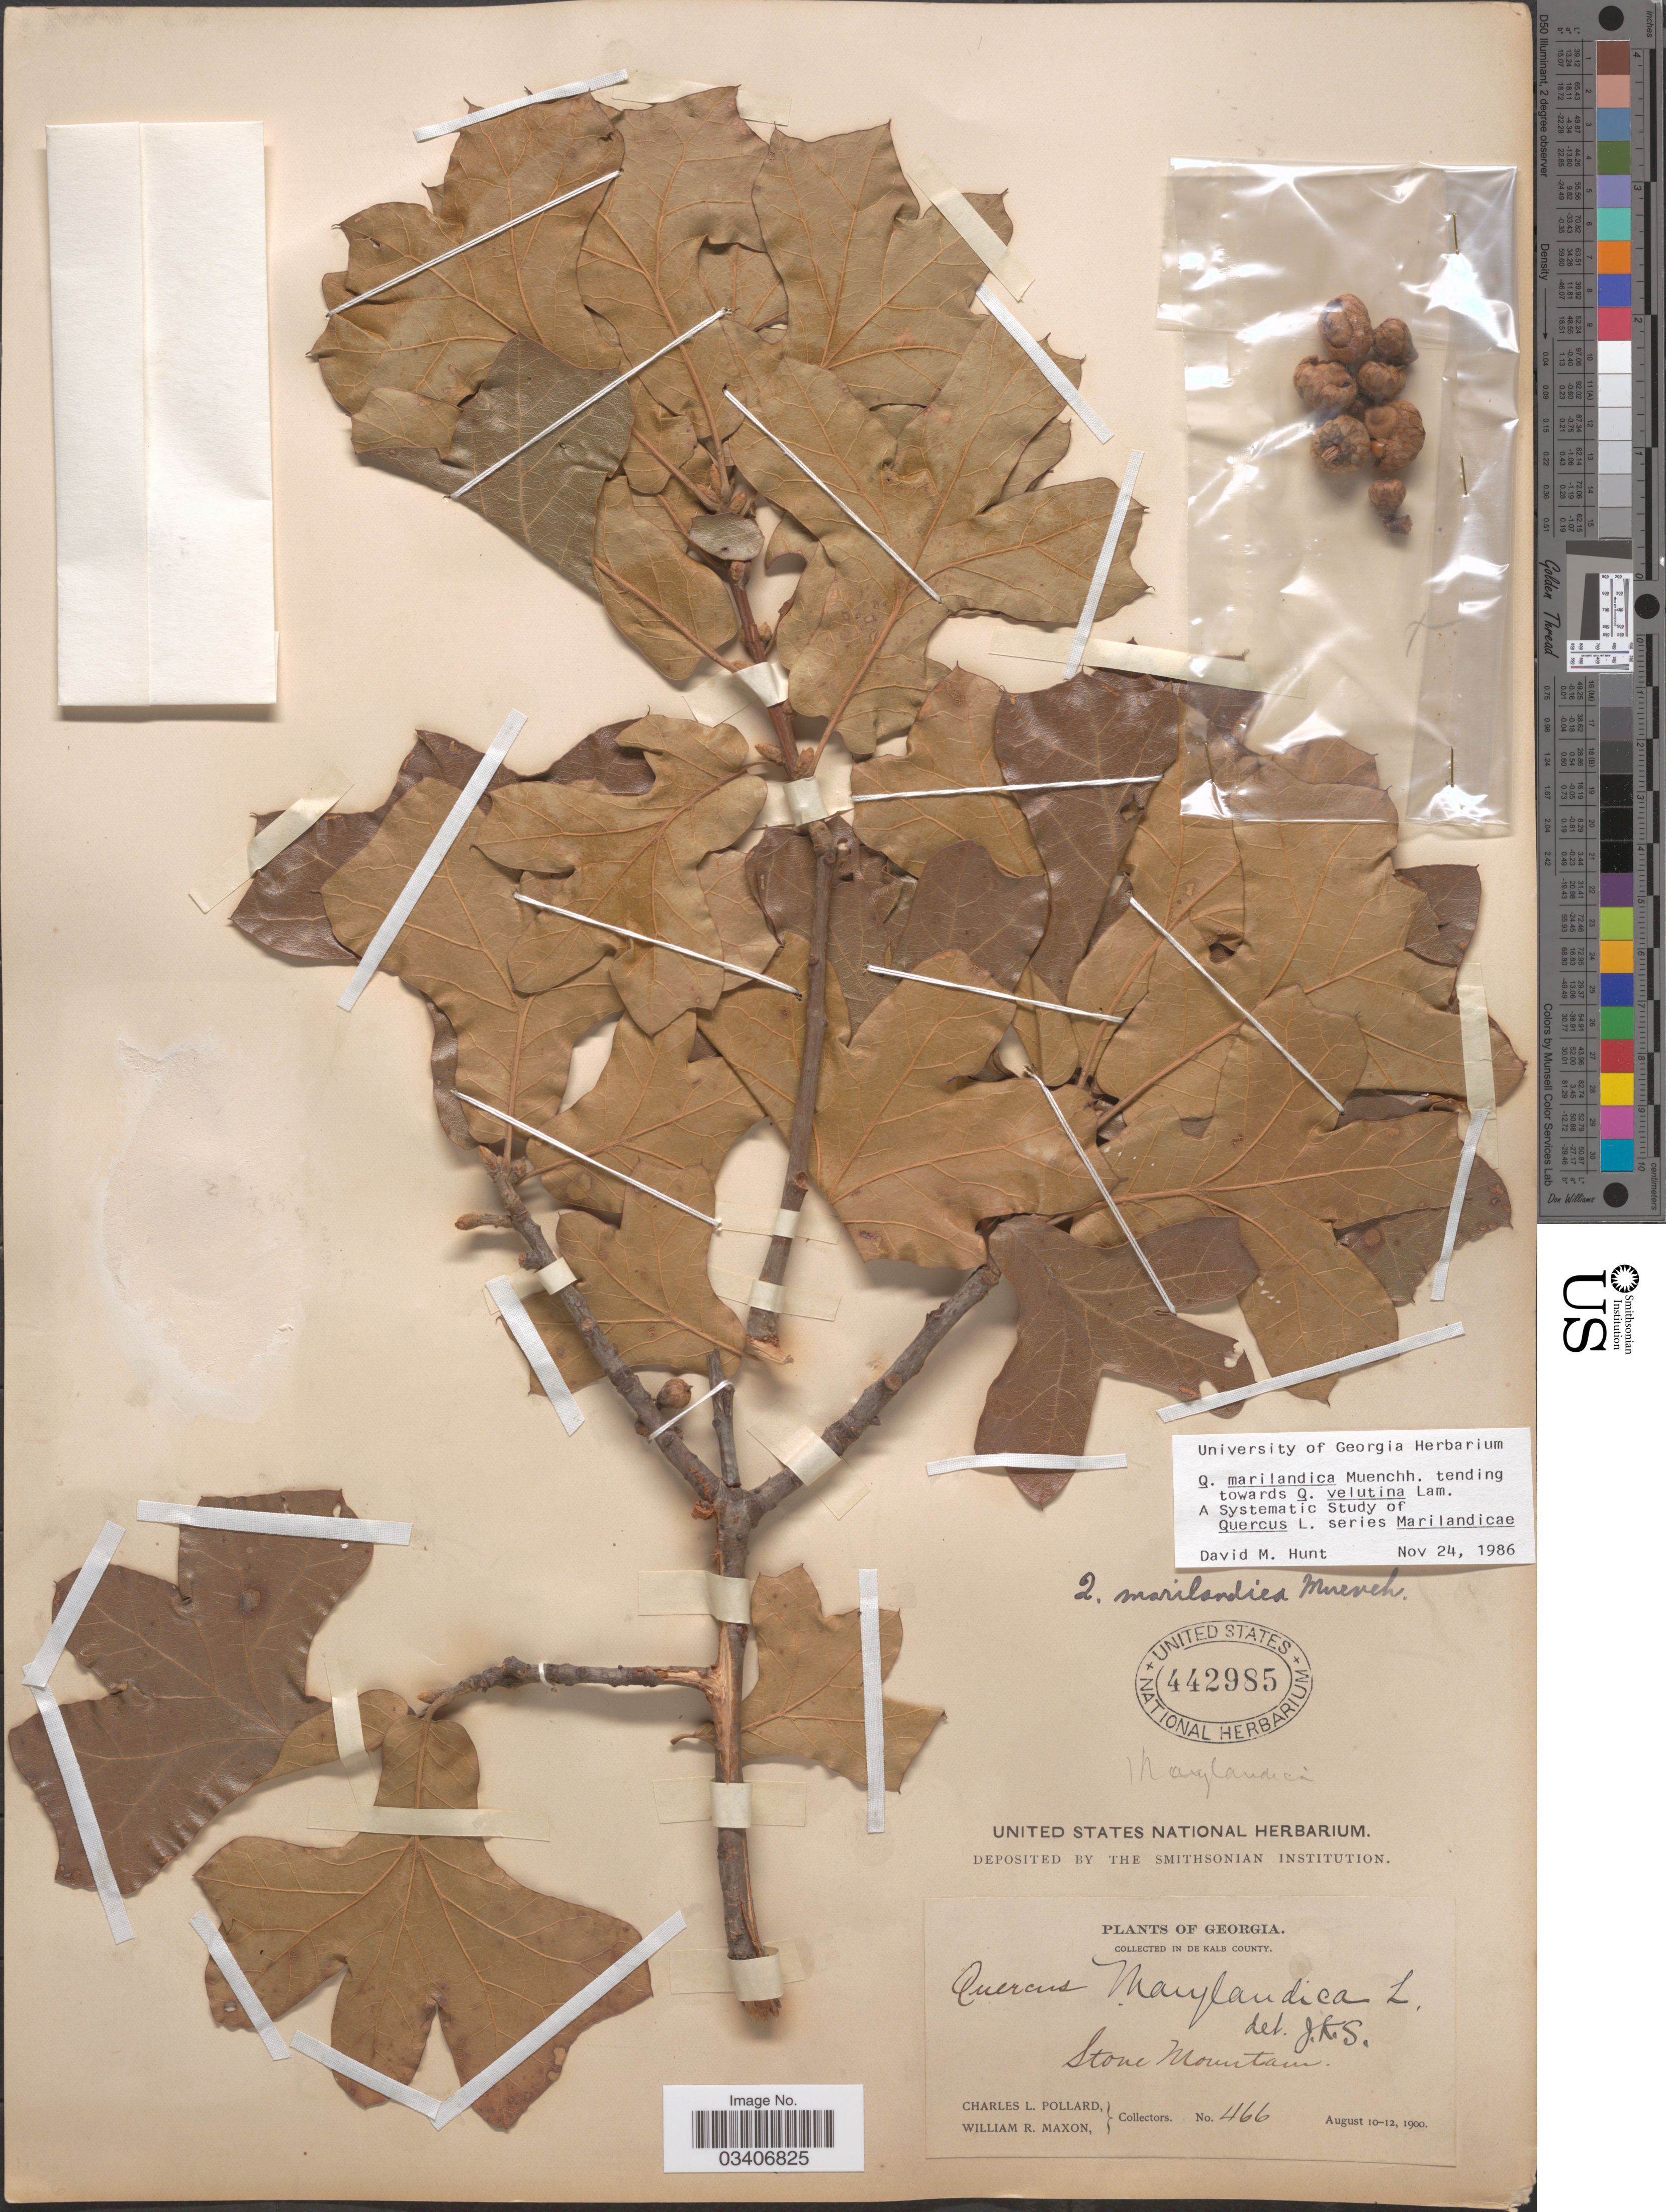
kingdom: Plantae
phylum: Tracheophyta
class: Magnoliopsida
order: Fagales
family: Fagaceae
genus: Quercus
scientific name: Quercus marilandica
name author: (L.) Münchh.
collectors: C. L. Pollard & W. R. Maxon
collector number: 466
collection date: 1900-08-10/1900-08-12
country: United States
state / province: Georgia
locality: In de Kalb County. Stone Mountain.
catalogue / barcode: US 442985